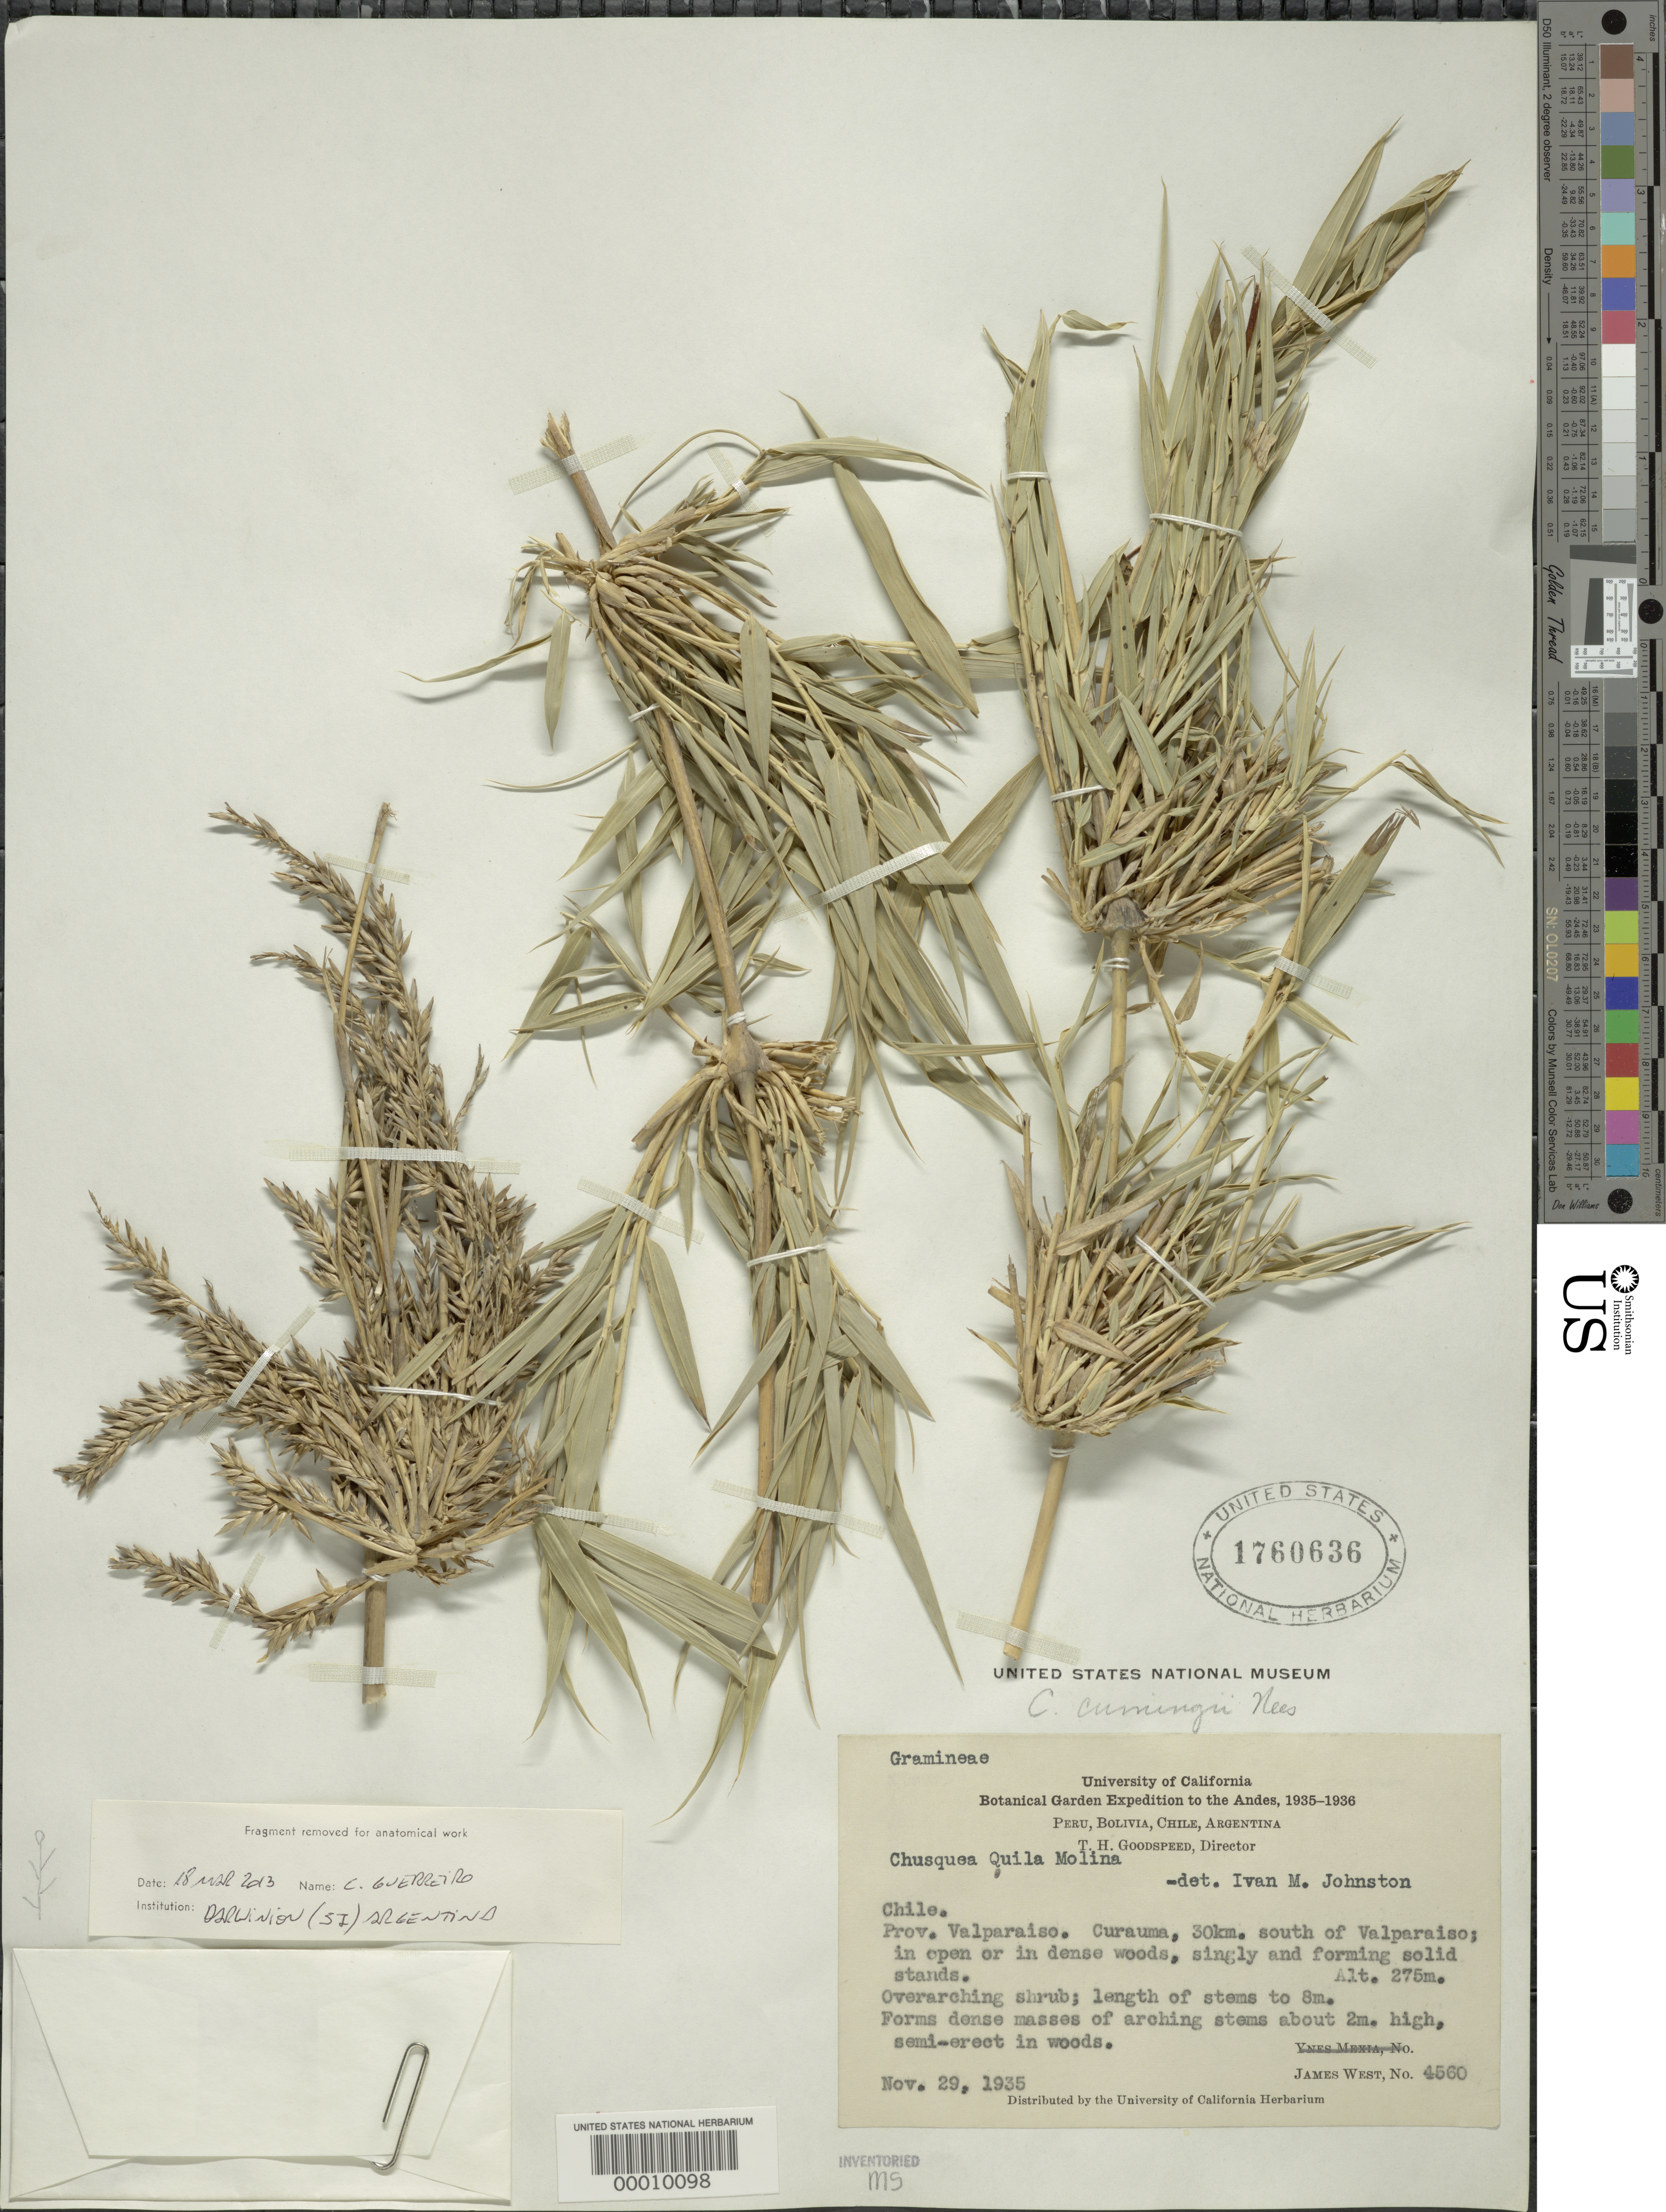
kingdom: Plantae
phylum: Tracheophyta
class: Liliopsida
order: Poales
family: Poaceae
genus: Chusquea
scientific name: Chusquea cumingii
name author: Nees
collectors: J. West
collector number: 4560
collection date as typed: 29 Nov 1935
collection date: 1935-11-29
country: Chile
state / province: Valparaíso (V)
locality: Curauma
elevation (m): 275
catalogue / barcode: US 1760636